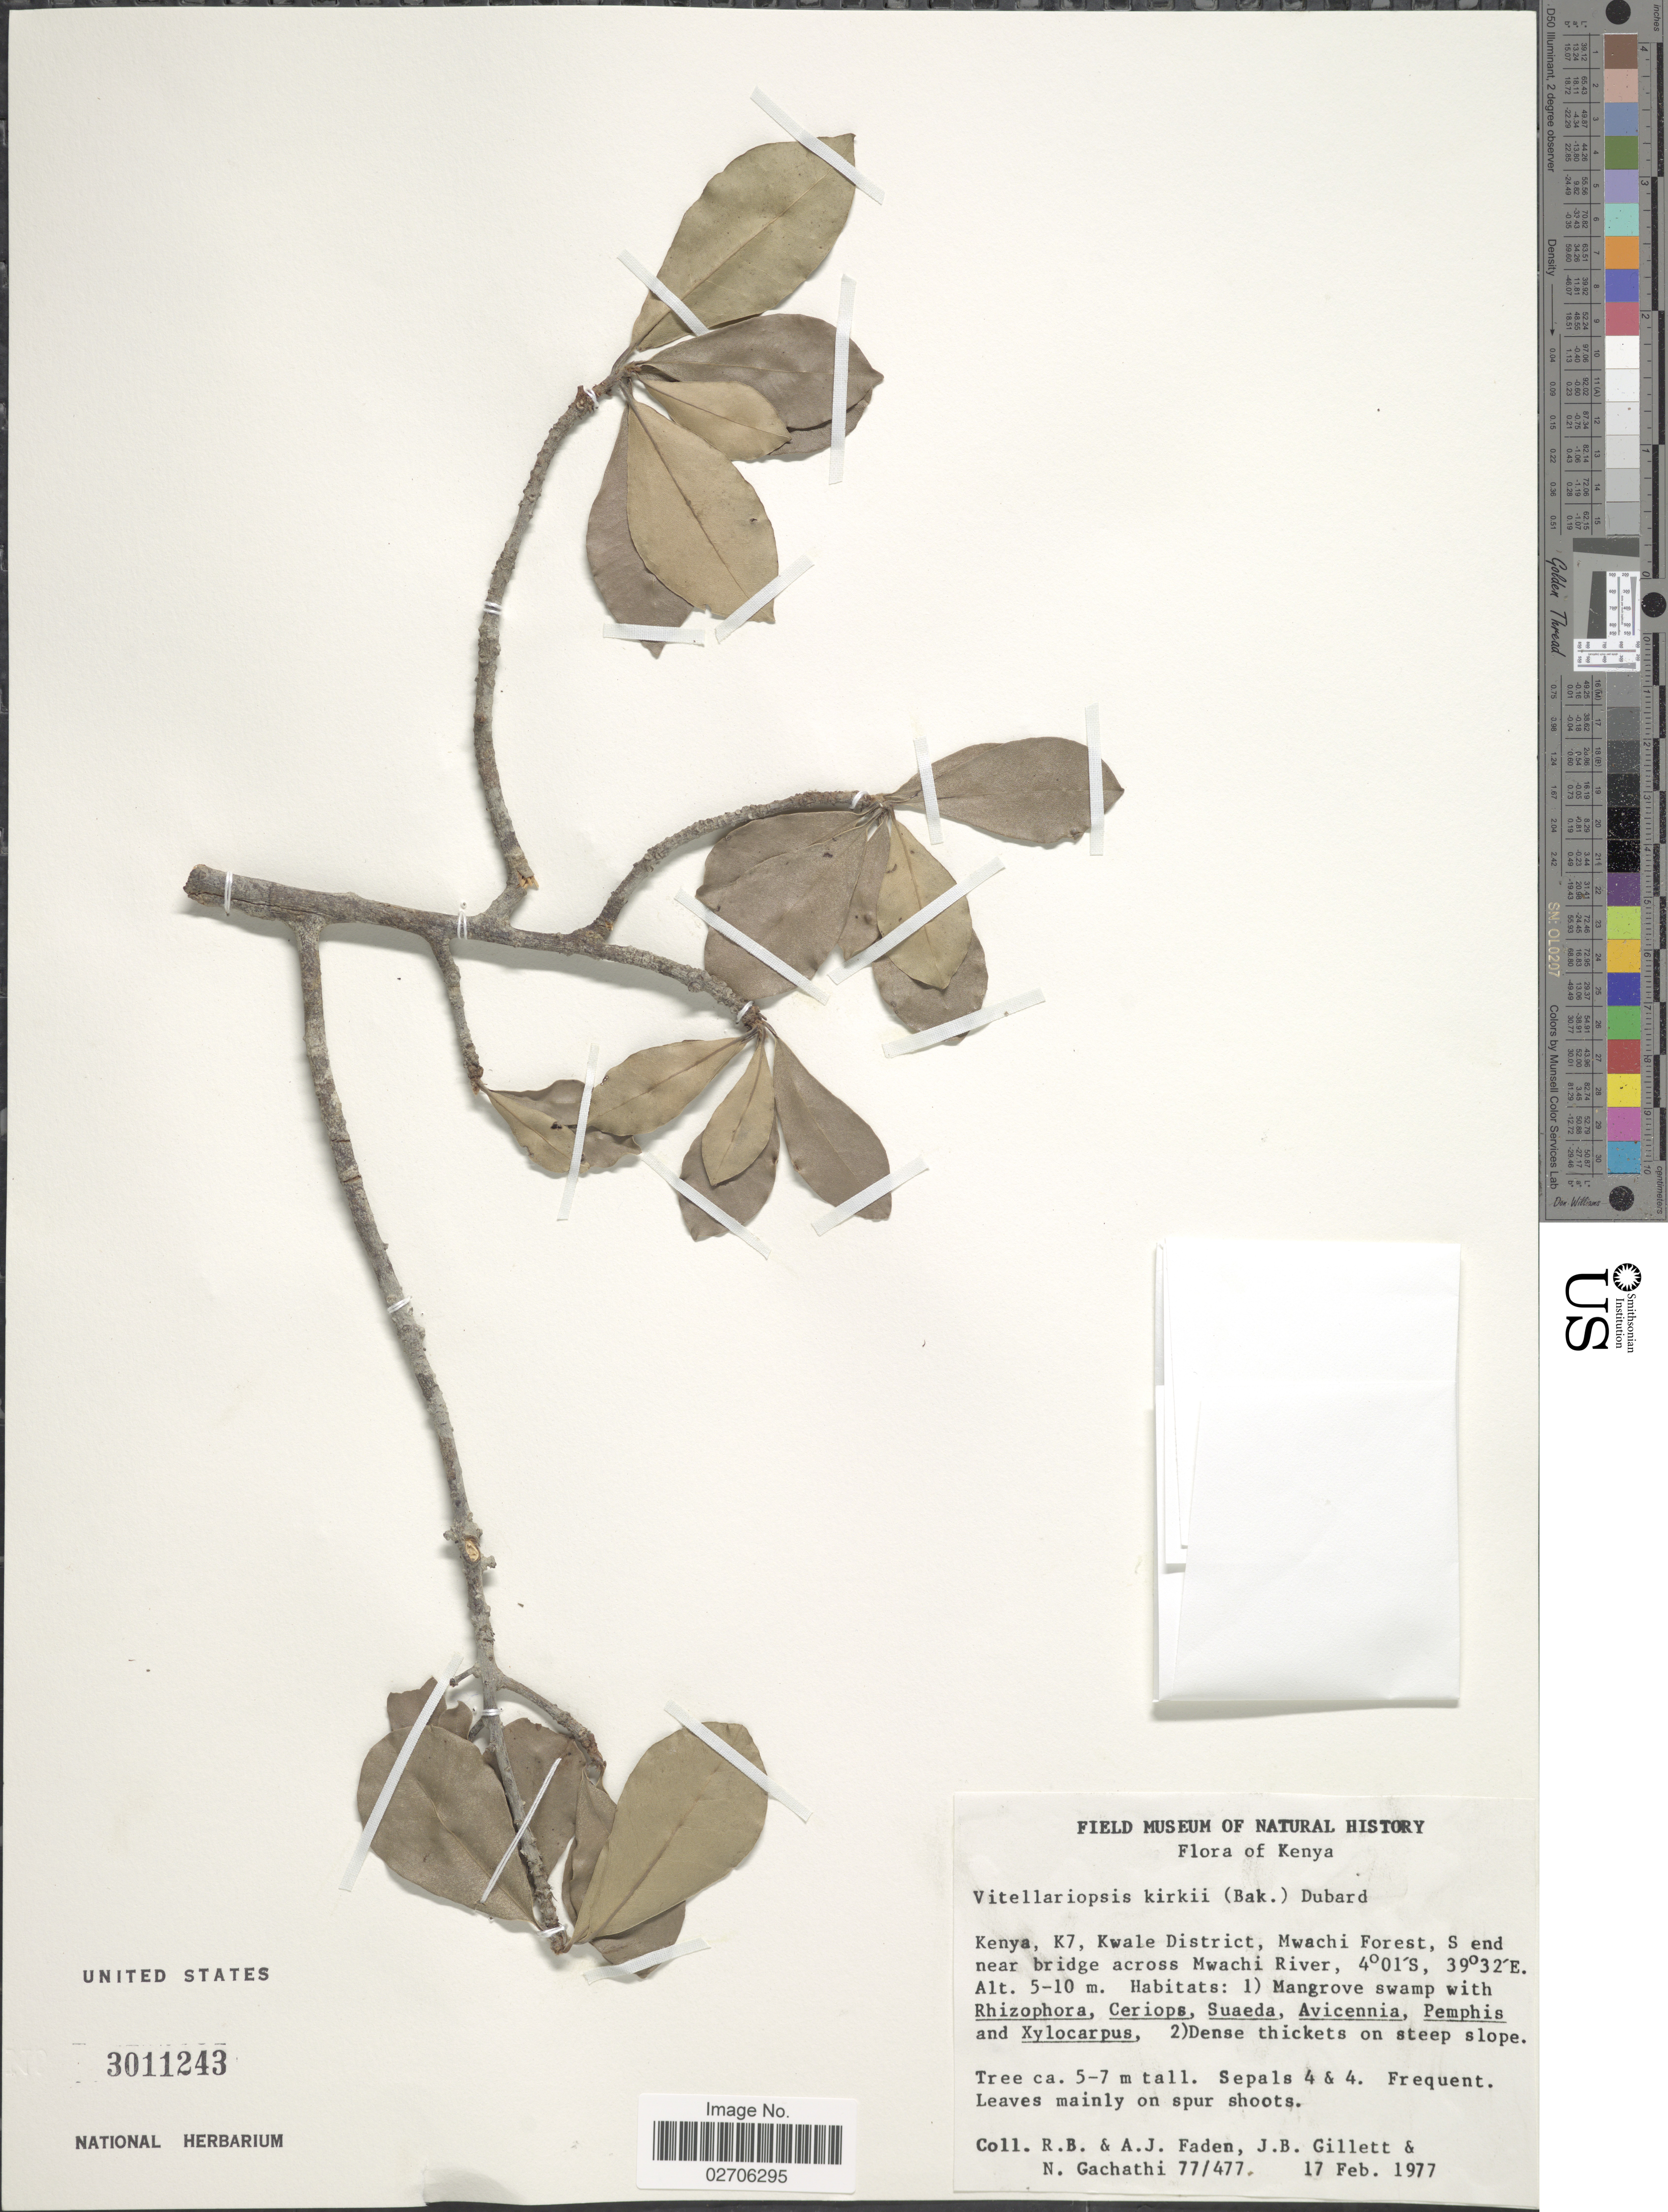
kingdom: Plantae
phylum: Tracheophyta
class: Magnoliopsida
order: Ericales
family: Sapotaceae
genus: Mimusops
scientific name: Mimusops kirkii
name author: Baker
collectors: R. B. Faden, A. J. Faden, J. B. Gillett & N. Gachathi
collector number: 77/477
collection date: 1977-02-17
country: Kenya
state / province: Kwale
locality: Kenya, K7, Kwale District, Mwachi Forest, S end near bridge across Mwachi River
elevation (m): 5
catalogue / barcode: US 3011243